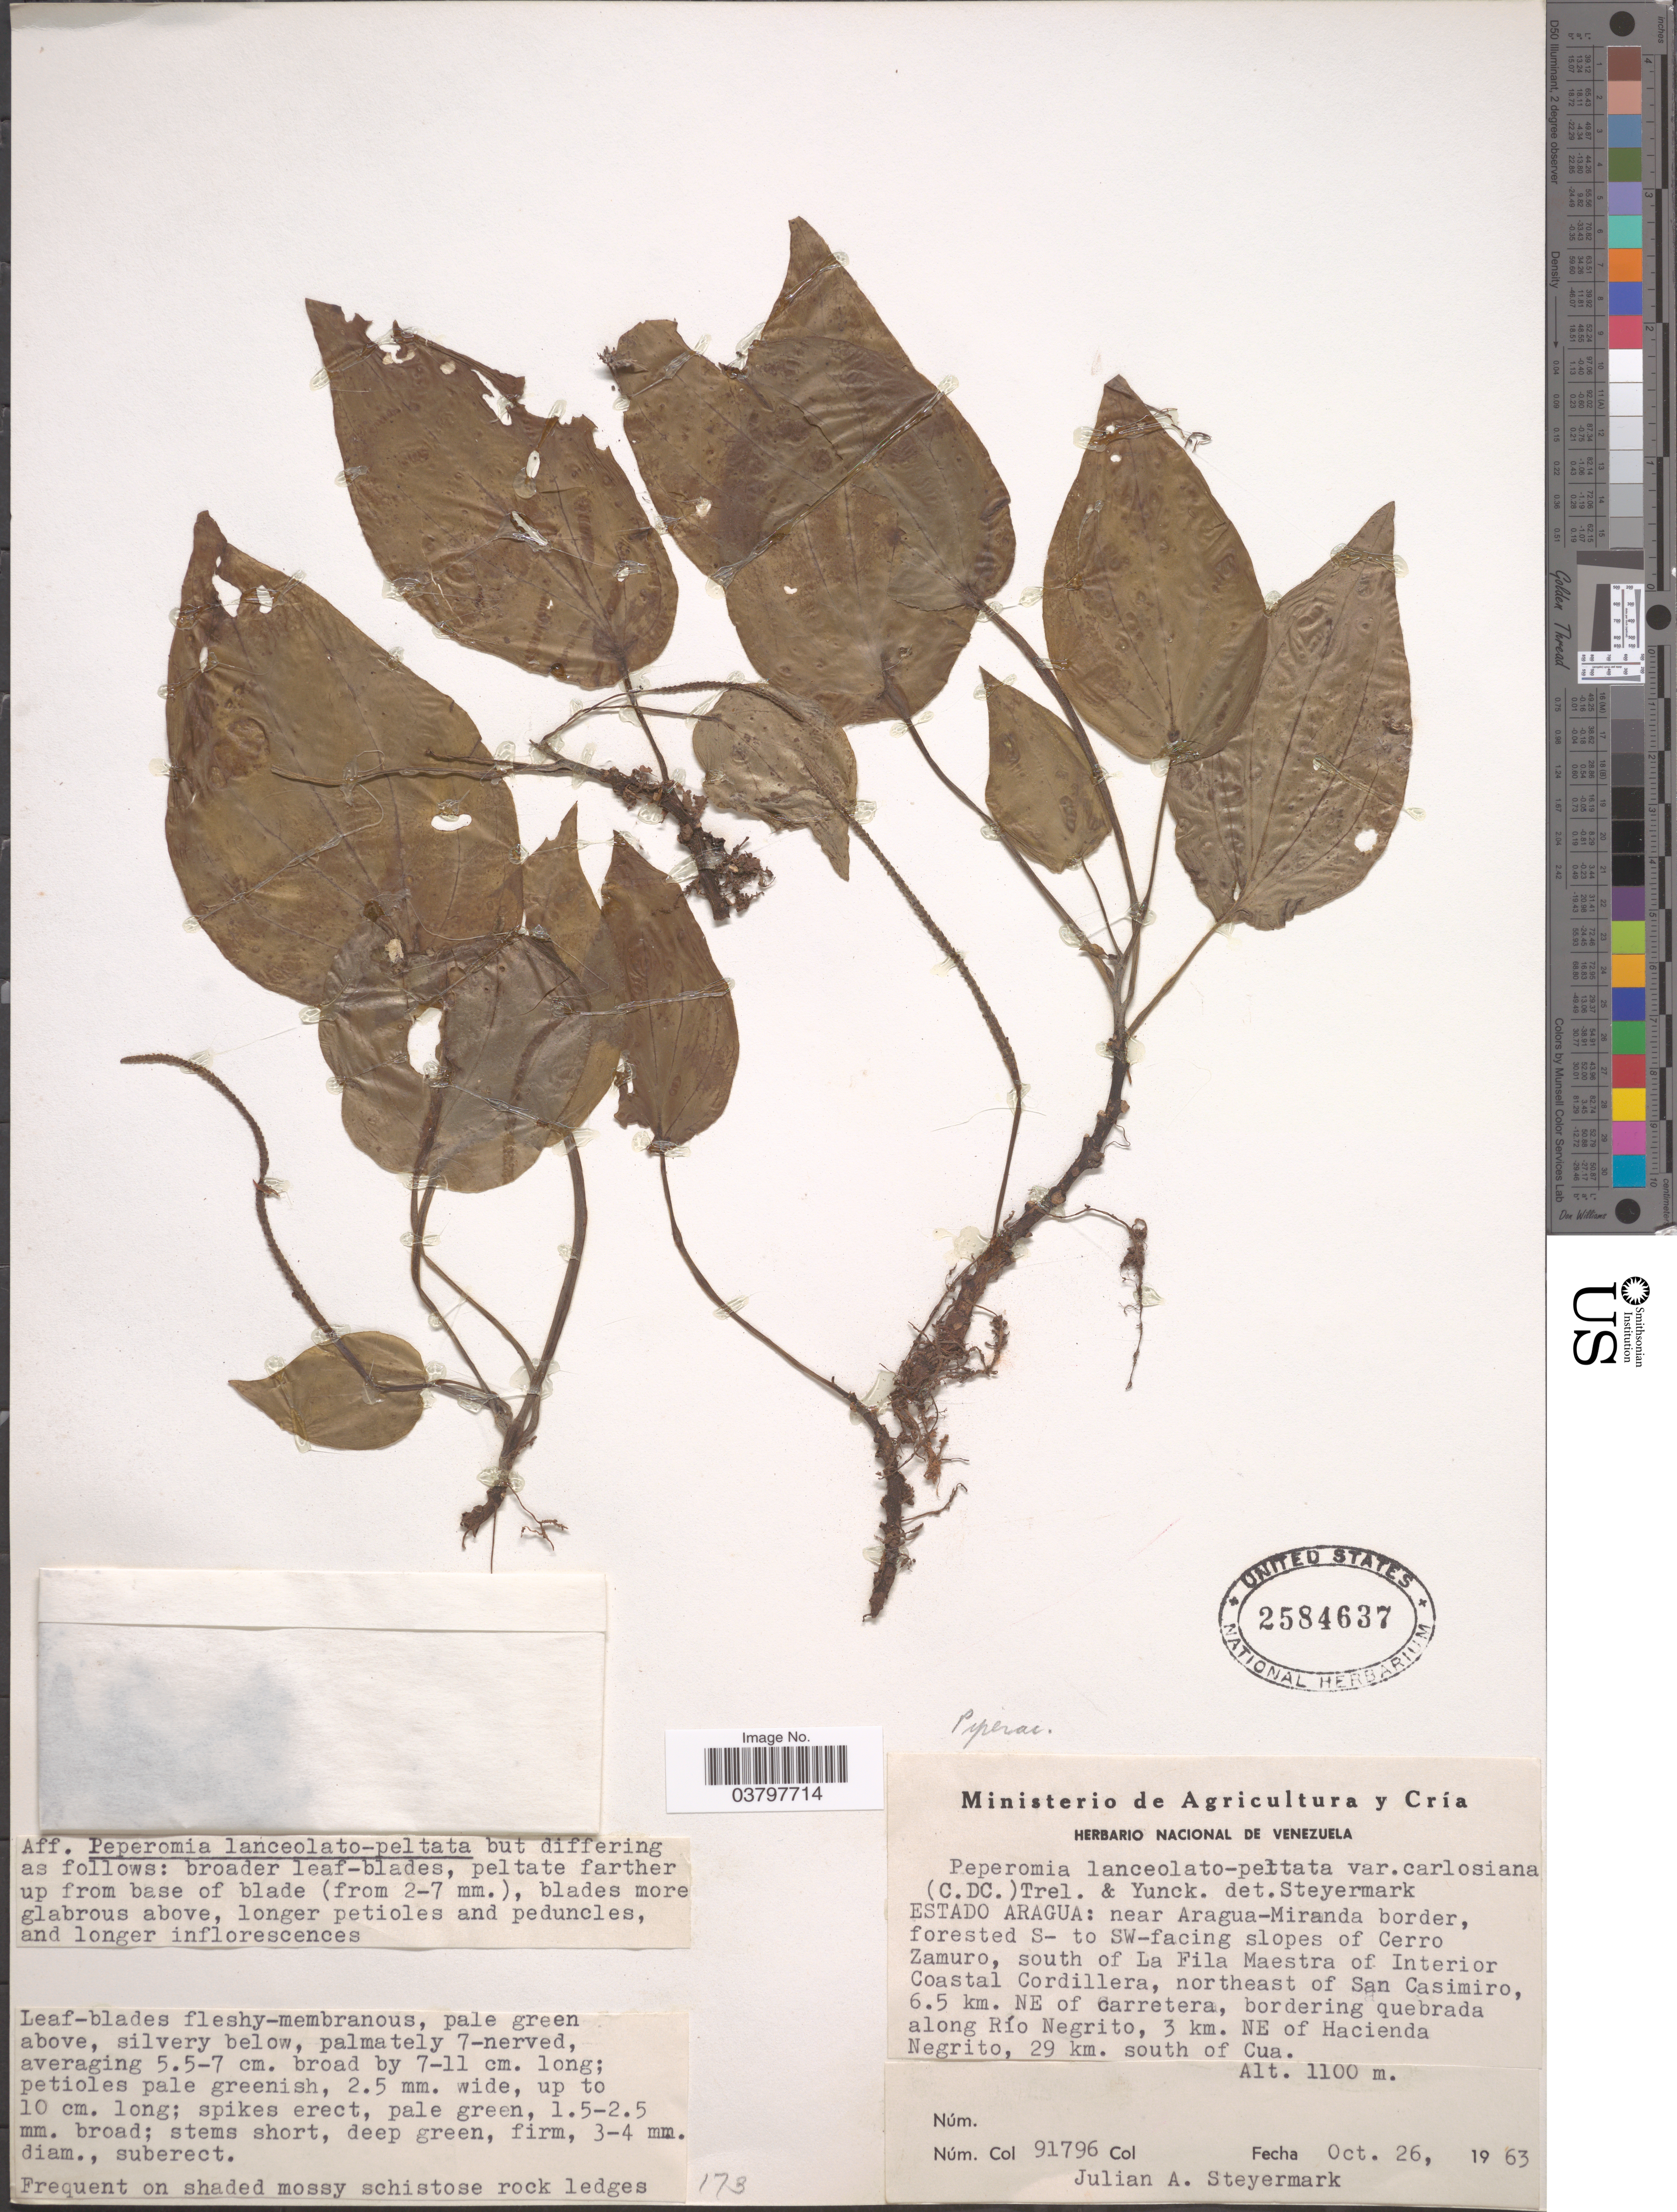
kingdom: Plantae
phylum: Tracheophyta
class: Magnoliopsida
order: Piperales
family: Piperaceae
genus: Peperomia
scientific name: Peperomia lanceolatopeltata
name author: C. DC.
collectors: J. Steyermark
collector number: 91796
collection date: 1963-10-26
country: Venezuela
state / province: Aragua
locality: Estado Aragua: near Aragua-Miranda border, forested S- to SW-facing slopes of Cerro Zamuro, south of La Fila Maestra of Interior Coastal Cordillera, northeast of San Casimiro, 6.5 km. NE of carretera, bordering quebrada along Río Negrito, 3 km. NE of Hacienda Negrito, 29 km. south of Cua.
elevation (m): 1100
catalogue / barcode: US 2584637